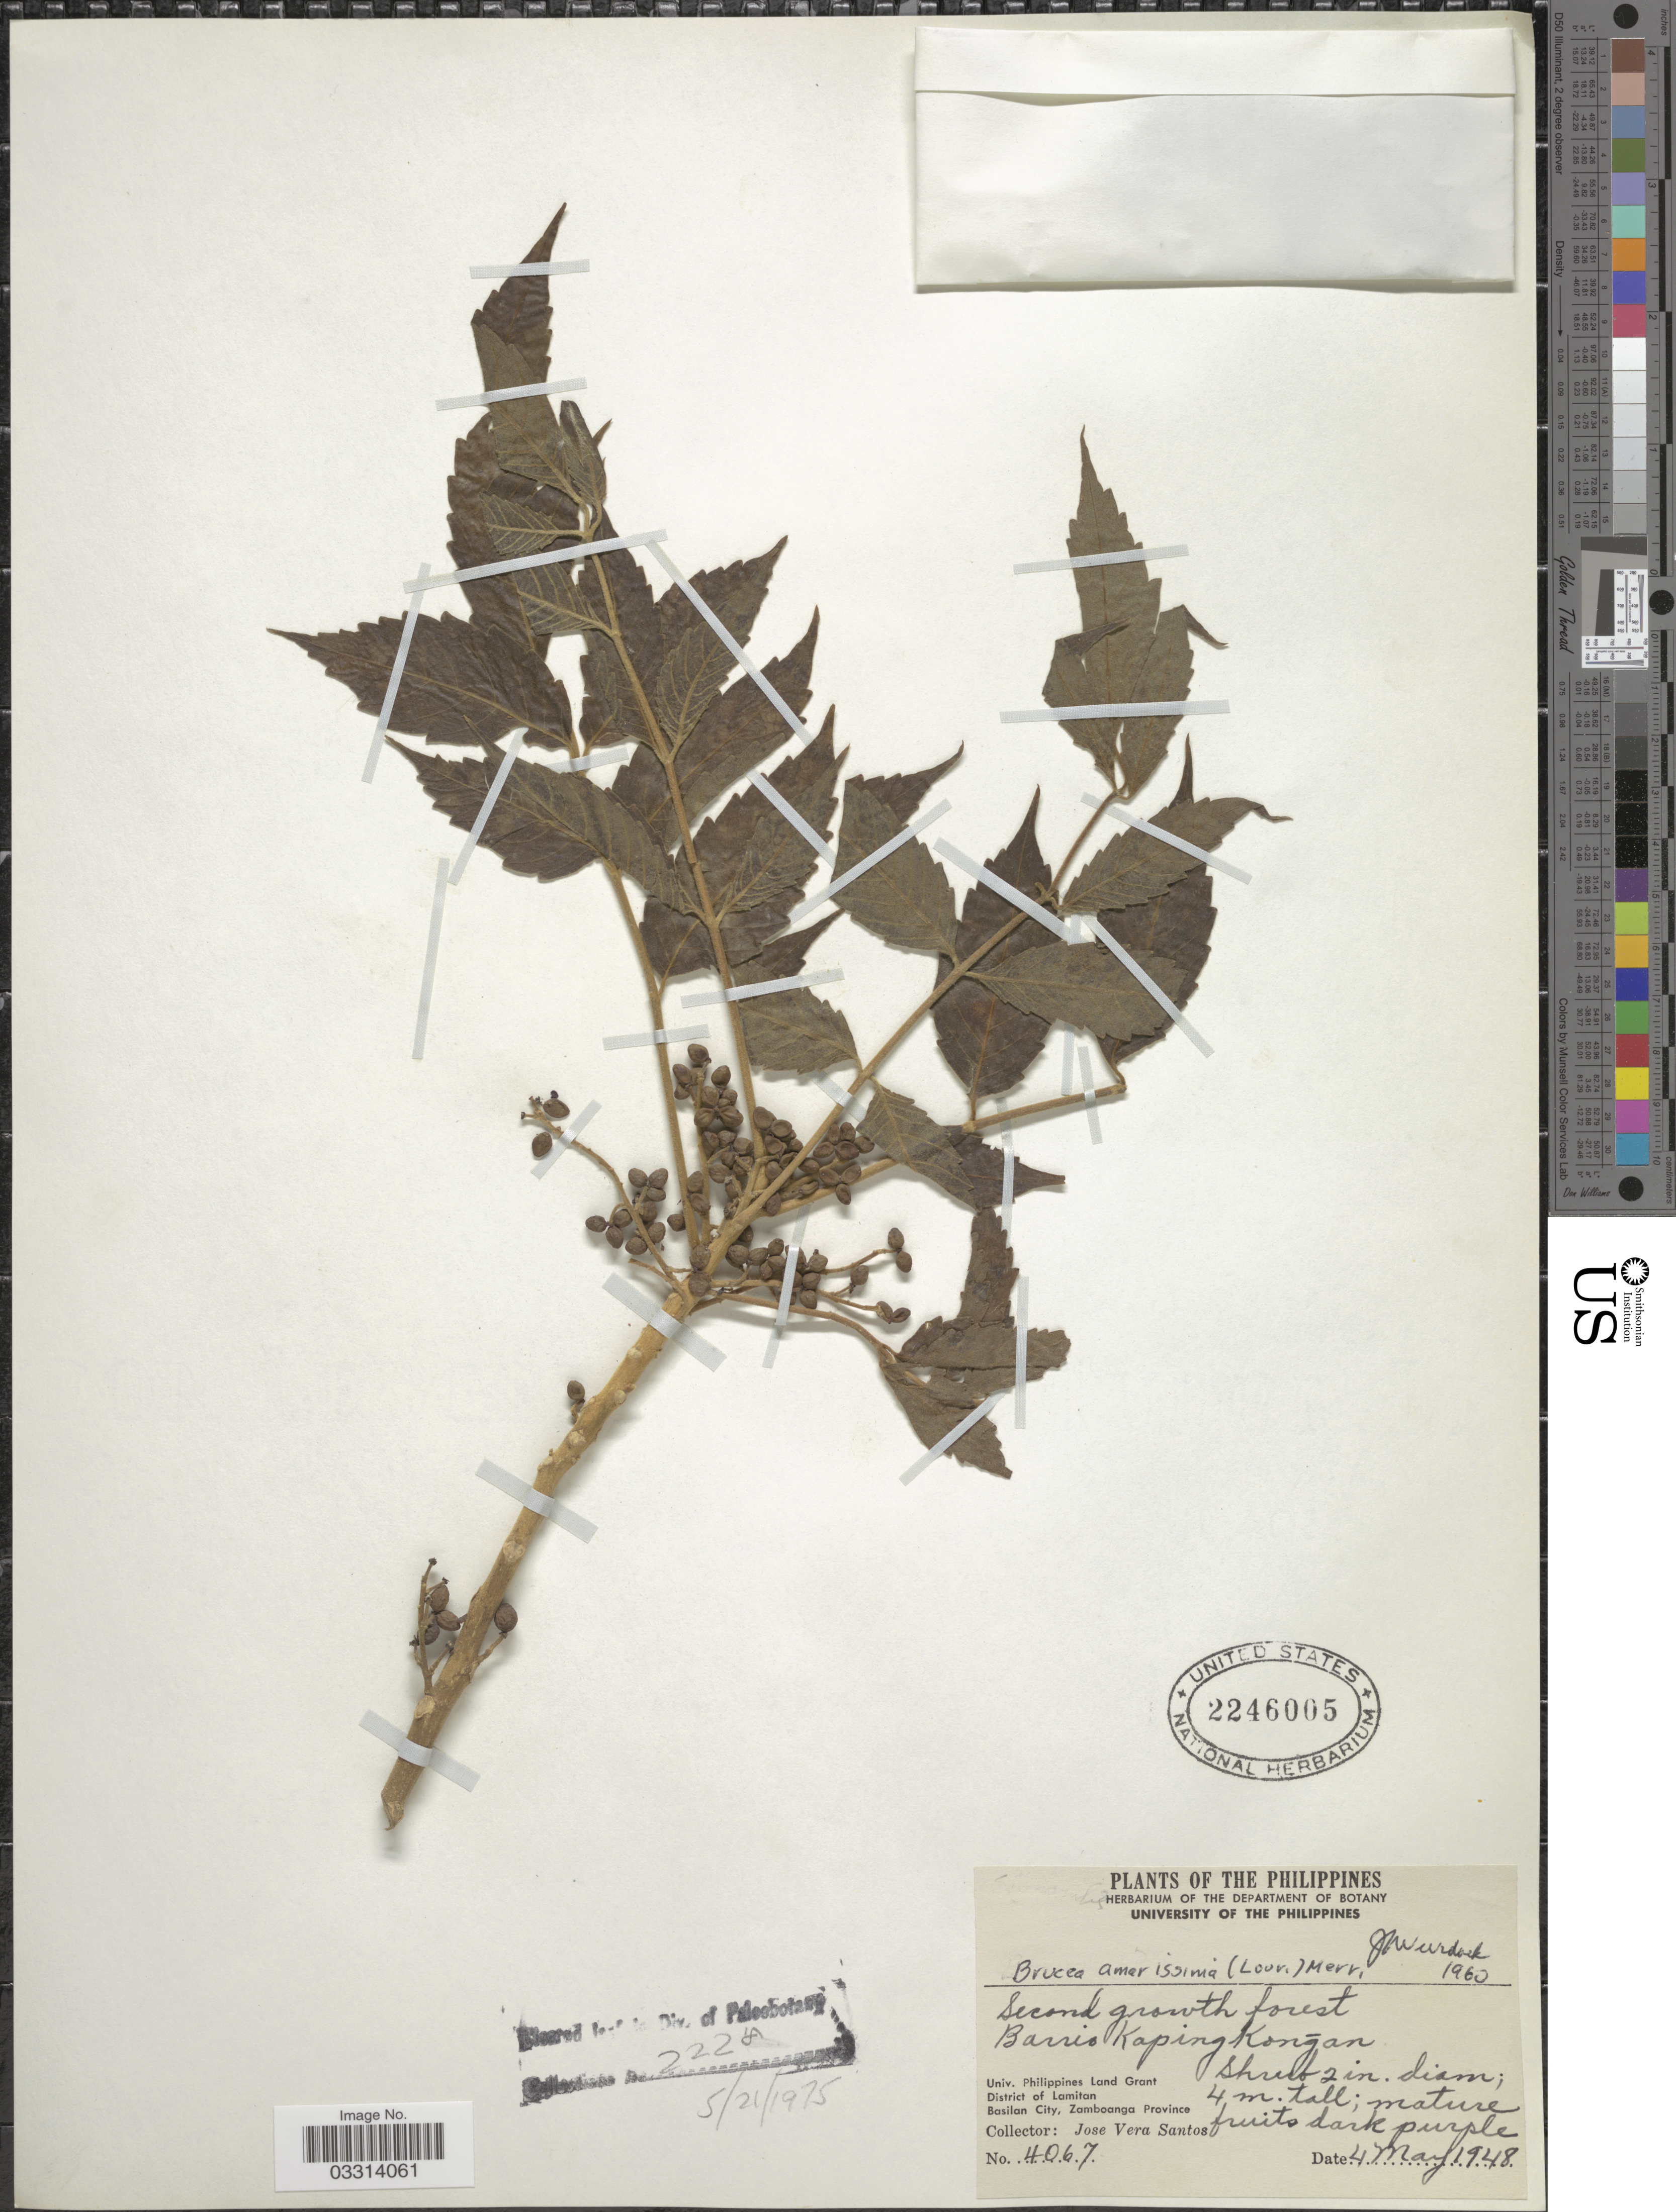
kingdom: Plantae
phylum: Tracheophyta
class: Magnoliopsida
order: Sapindales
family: Simaroubaceae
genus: Brucea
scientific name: Brucea javanica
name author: (L.) Merr.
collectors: J. Santos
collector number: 4067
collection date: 1948-05-04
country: Philippines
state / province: Muslim Mindanao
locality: Barrio Kaping Kongan. Univ. Philippines Land Grant. District of Lamitan. Basilan City, Zamboanga Province.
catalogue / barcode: US 2246005